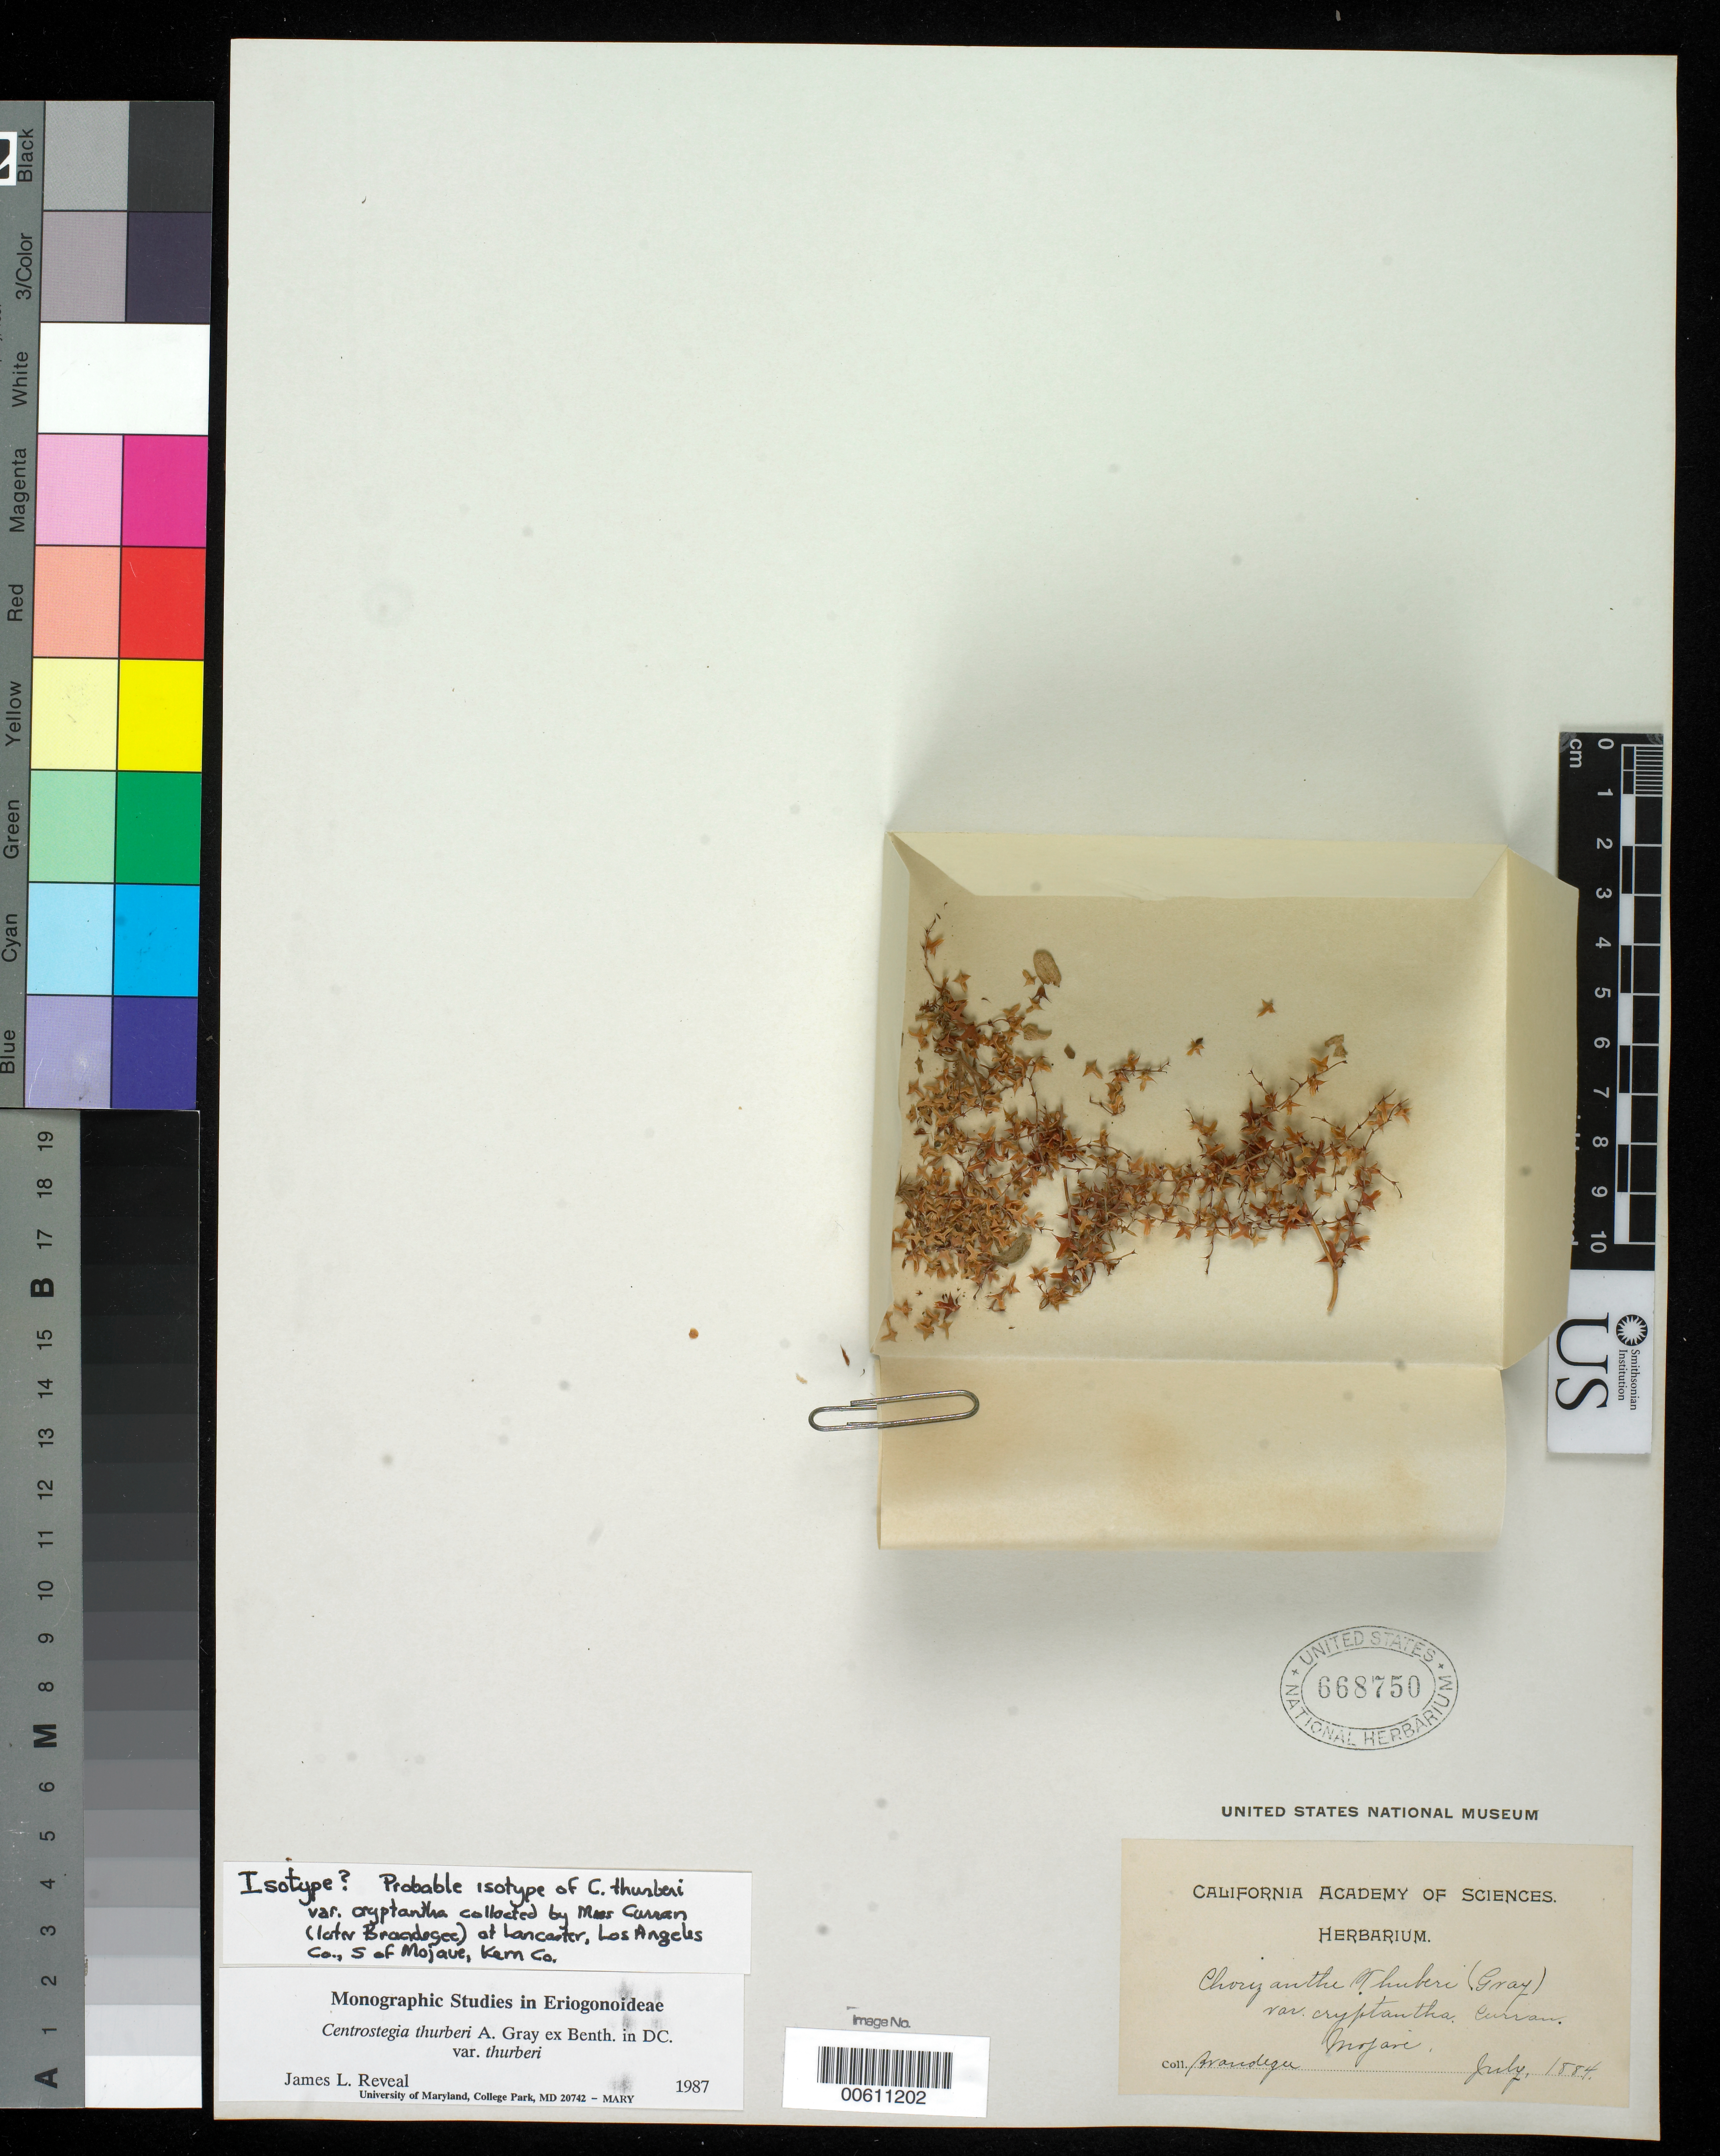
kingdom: Plantae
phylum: Tracheophyta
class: Magnoliopsida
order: Caryophyllales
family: Polygonaceae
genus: Chorizanthe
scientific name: Chorizanthe thurberi var. cryptantha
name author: Curran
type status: Isotype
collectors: M. K. Brandegee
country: United States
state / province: California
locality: Mohave.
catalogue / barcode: US 668750